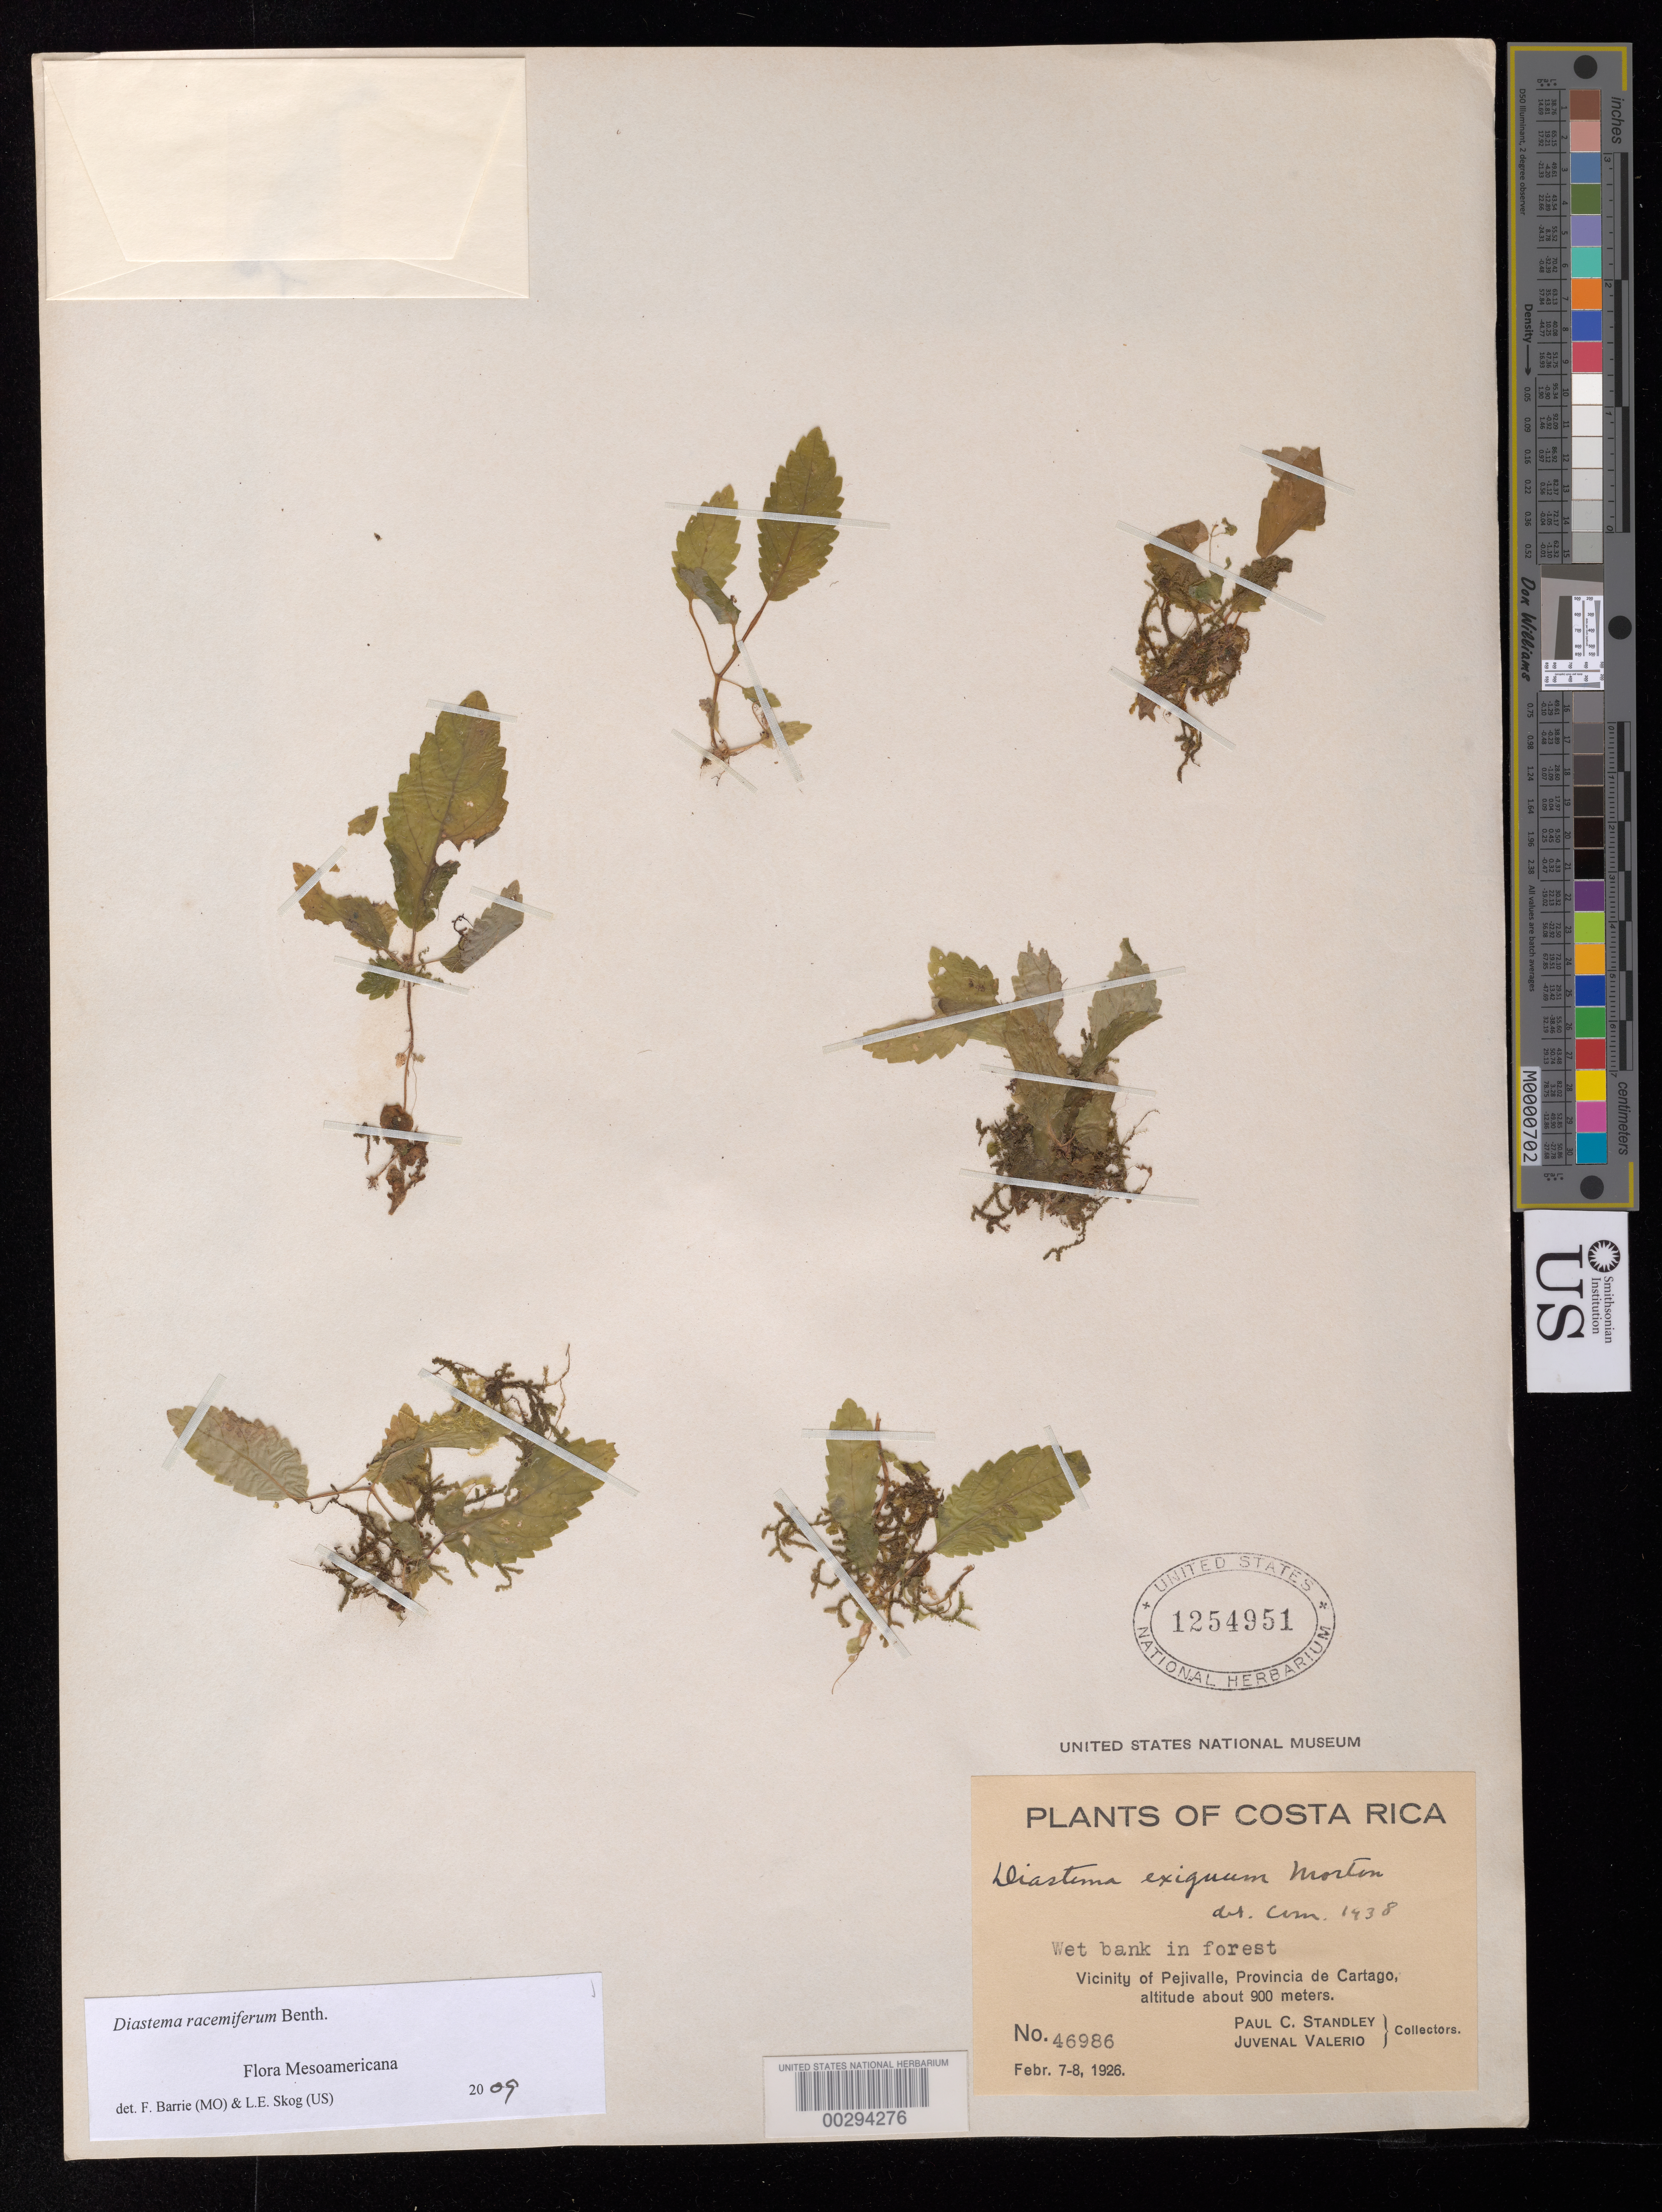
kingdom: Plantae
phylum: Tracheophyta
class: Magnoliopsida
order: Lamiales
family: Gesneriaceae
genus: Diastema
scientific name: Diastema racemiferum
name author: Benth.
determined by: Barrie, F. R.; Skog, Laurence E.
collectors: P. C. Standley & J. Valerio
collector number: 46986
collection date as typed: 7-8 Feb 1926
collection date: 1926-02-07/1926-02-08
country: Costa Rica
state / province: Cartago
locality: Vicinity of Pejivalle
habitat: Wet bankin forest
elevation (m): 900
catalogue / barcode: US 1254951